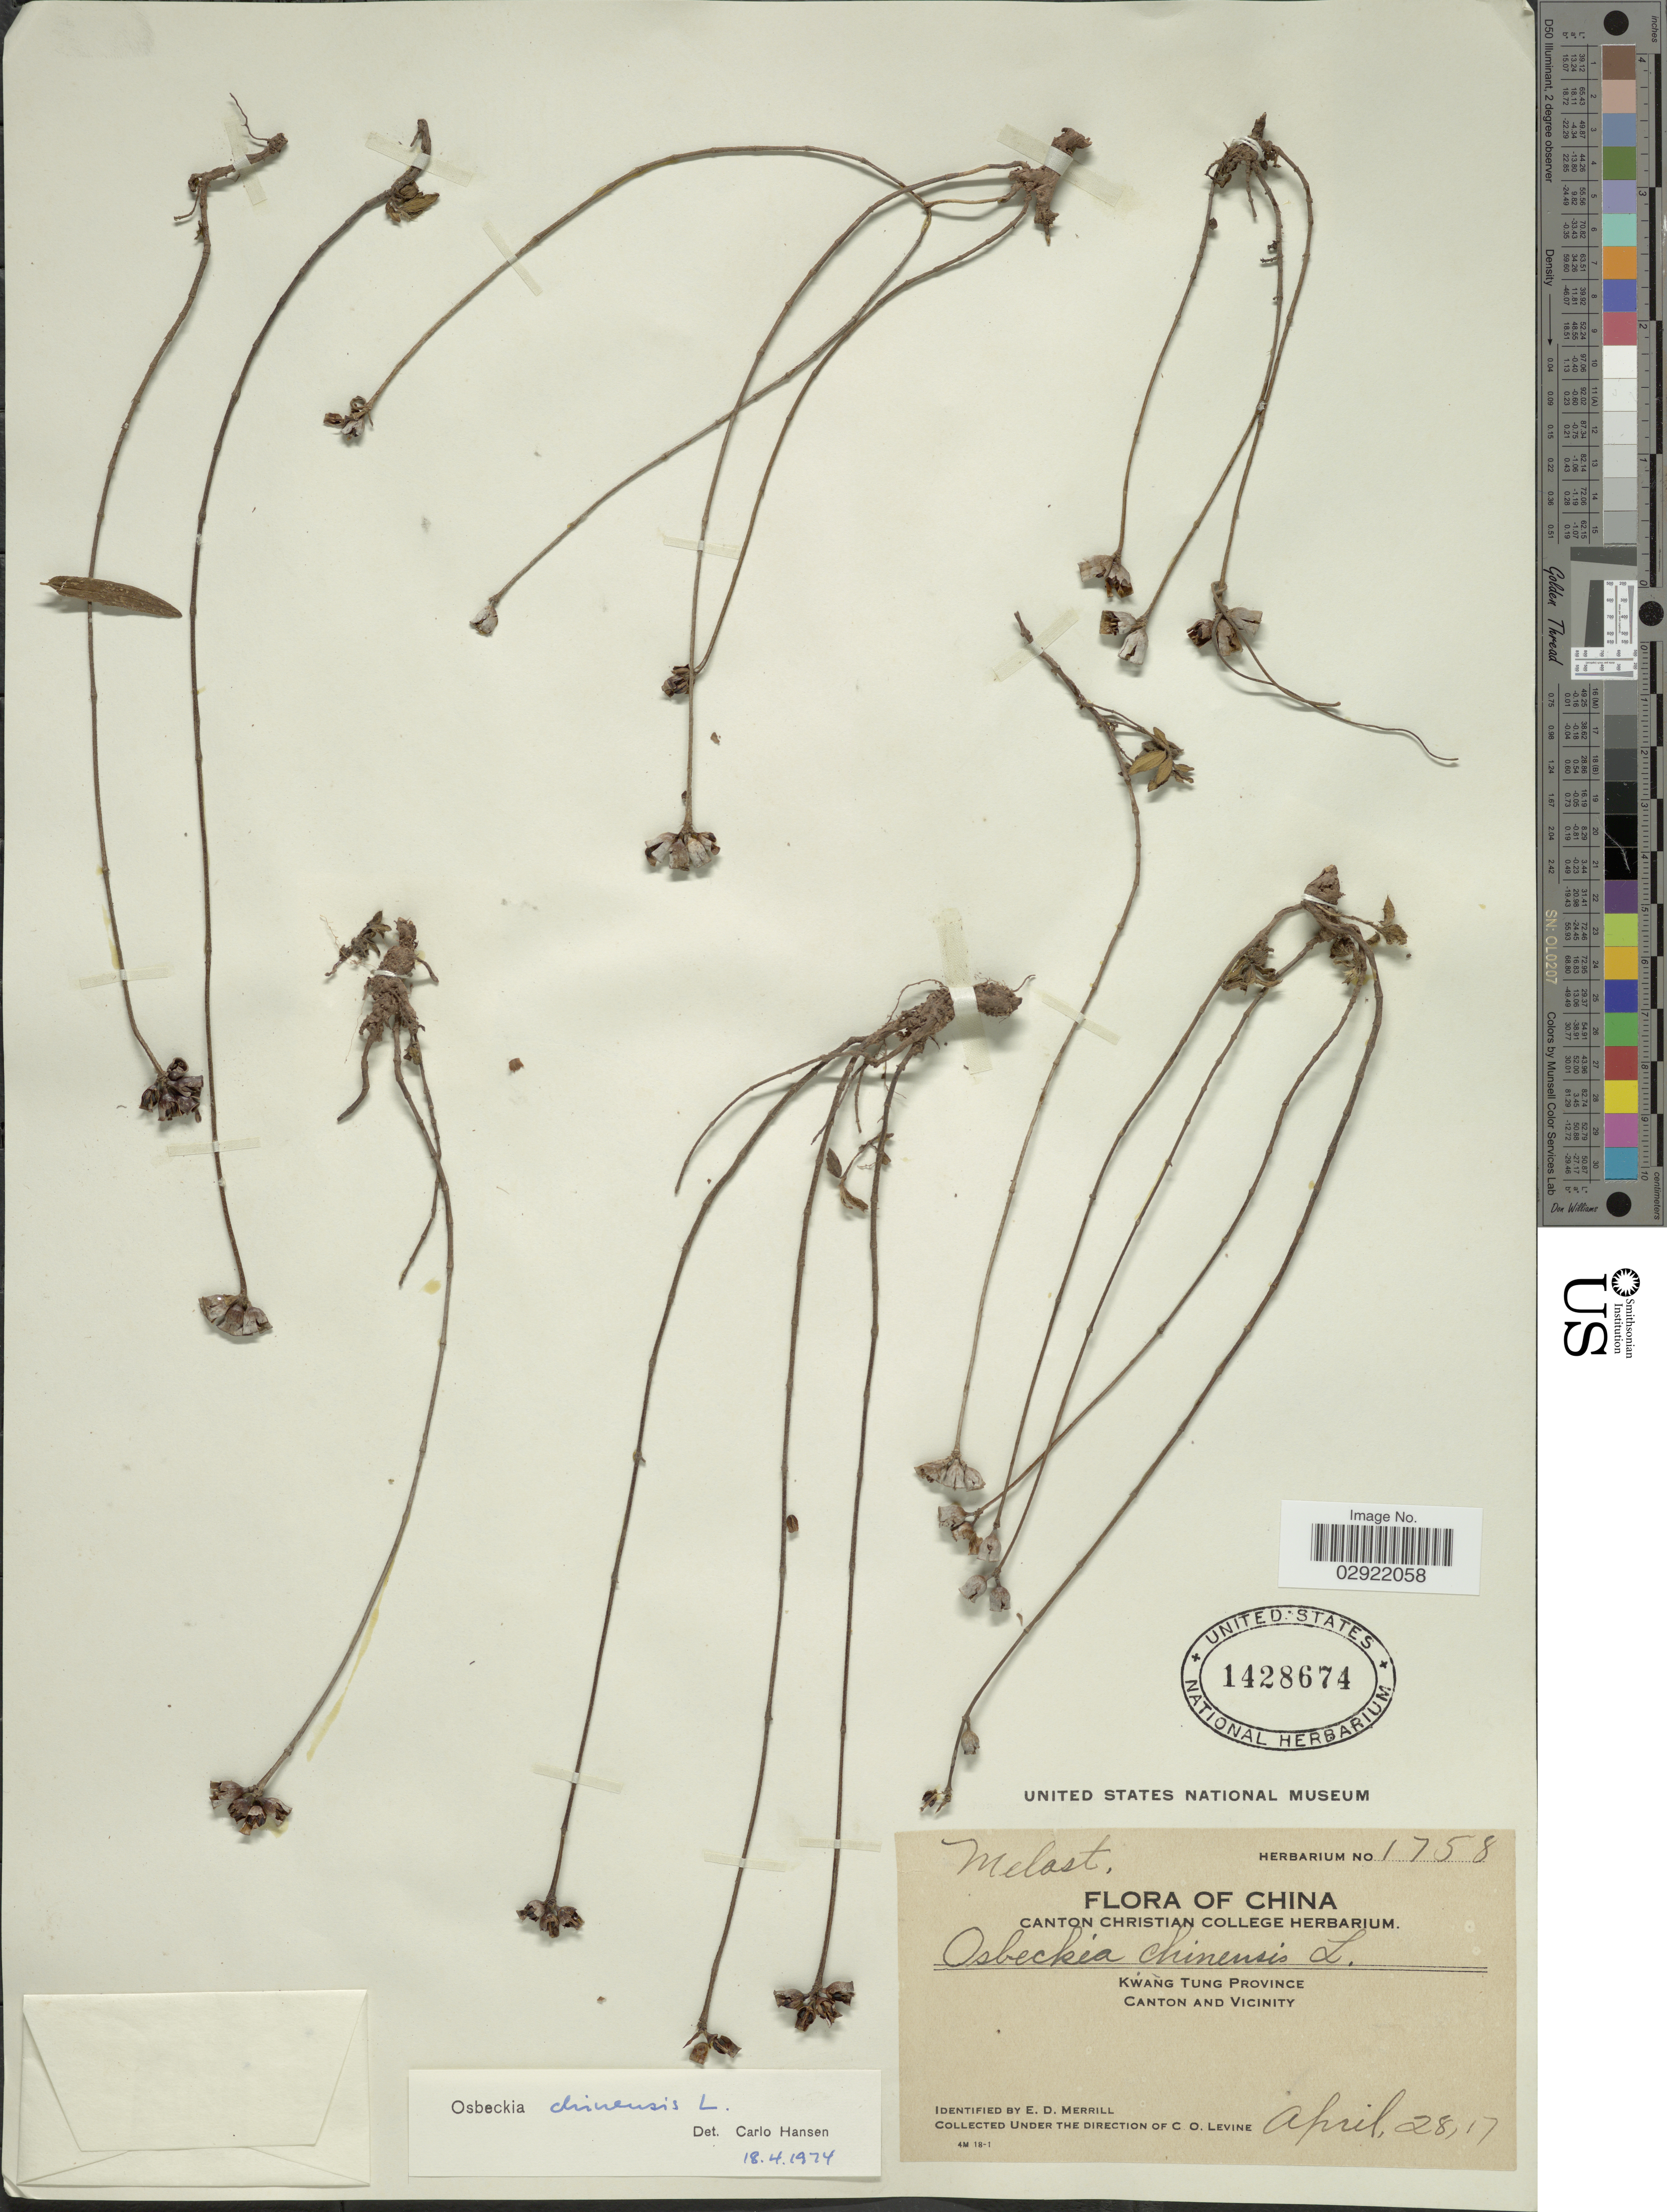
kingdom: Plantae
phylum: Tracheophyta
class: Magnoliopsida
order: Myrtales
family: Melastomataceae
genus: Osbeckia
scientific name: Osbeckia chinensis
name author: L.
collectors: C. O. Levine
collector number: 1758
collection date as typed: Transcribed d/m/y: 28/4/17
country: China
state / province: Guangdong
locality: Kwang Tung Province. Canton and vicinity.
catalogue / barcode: US 1428674